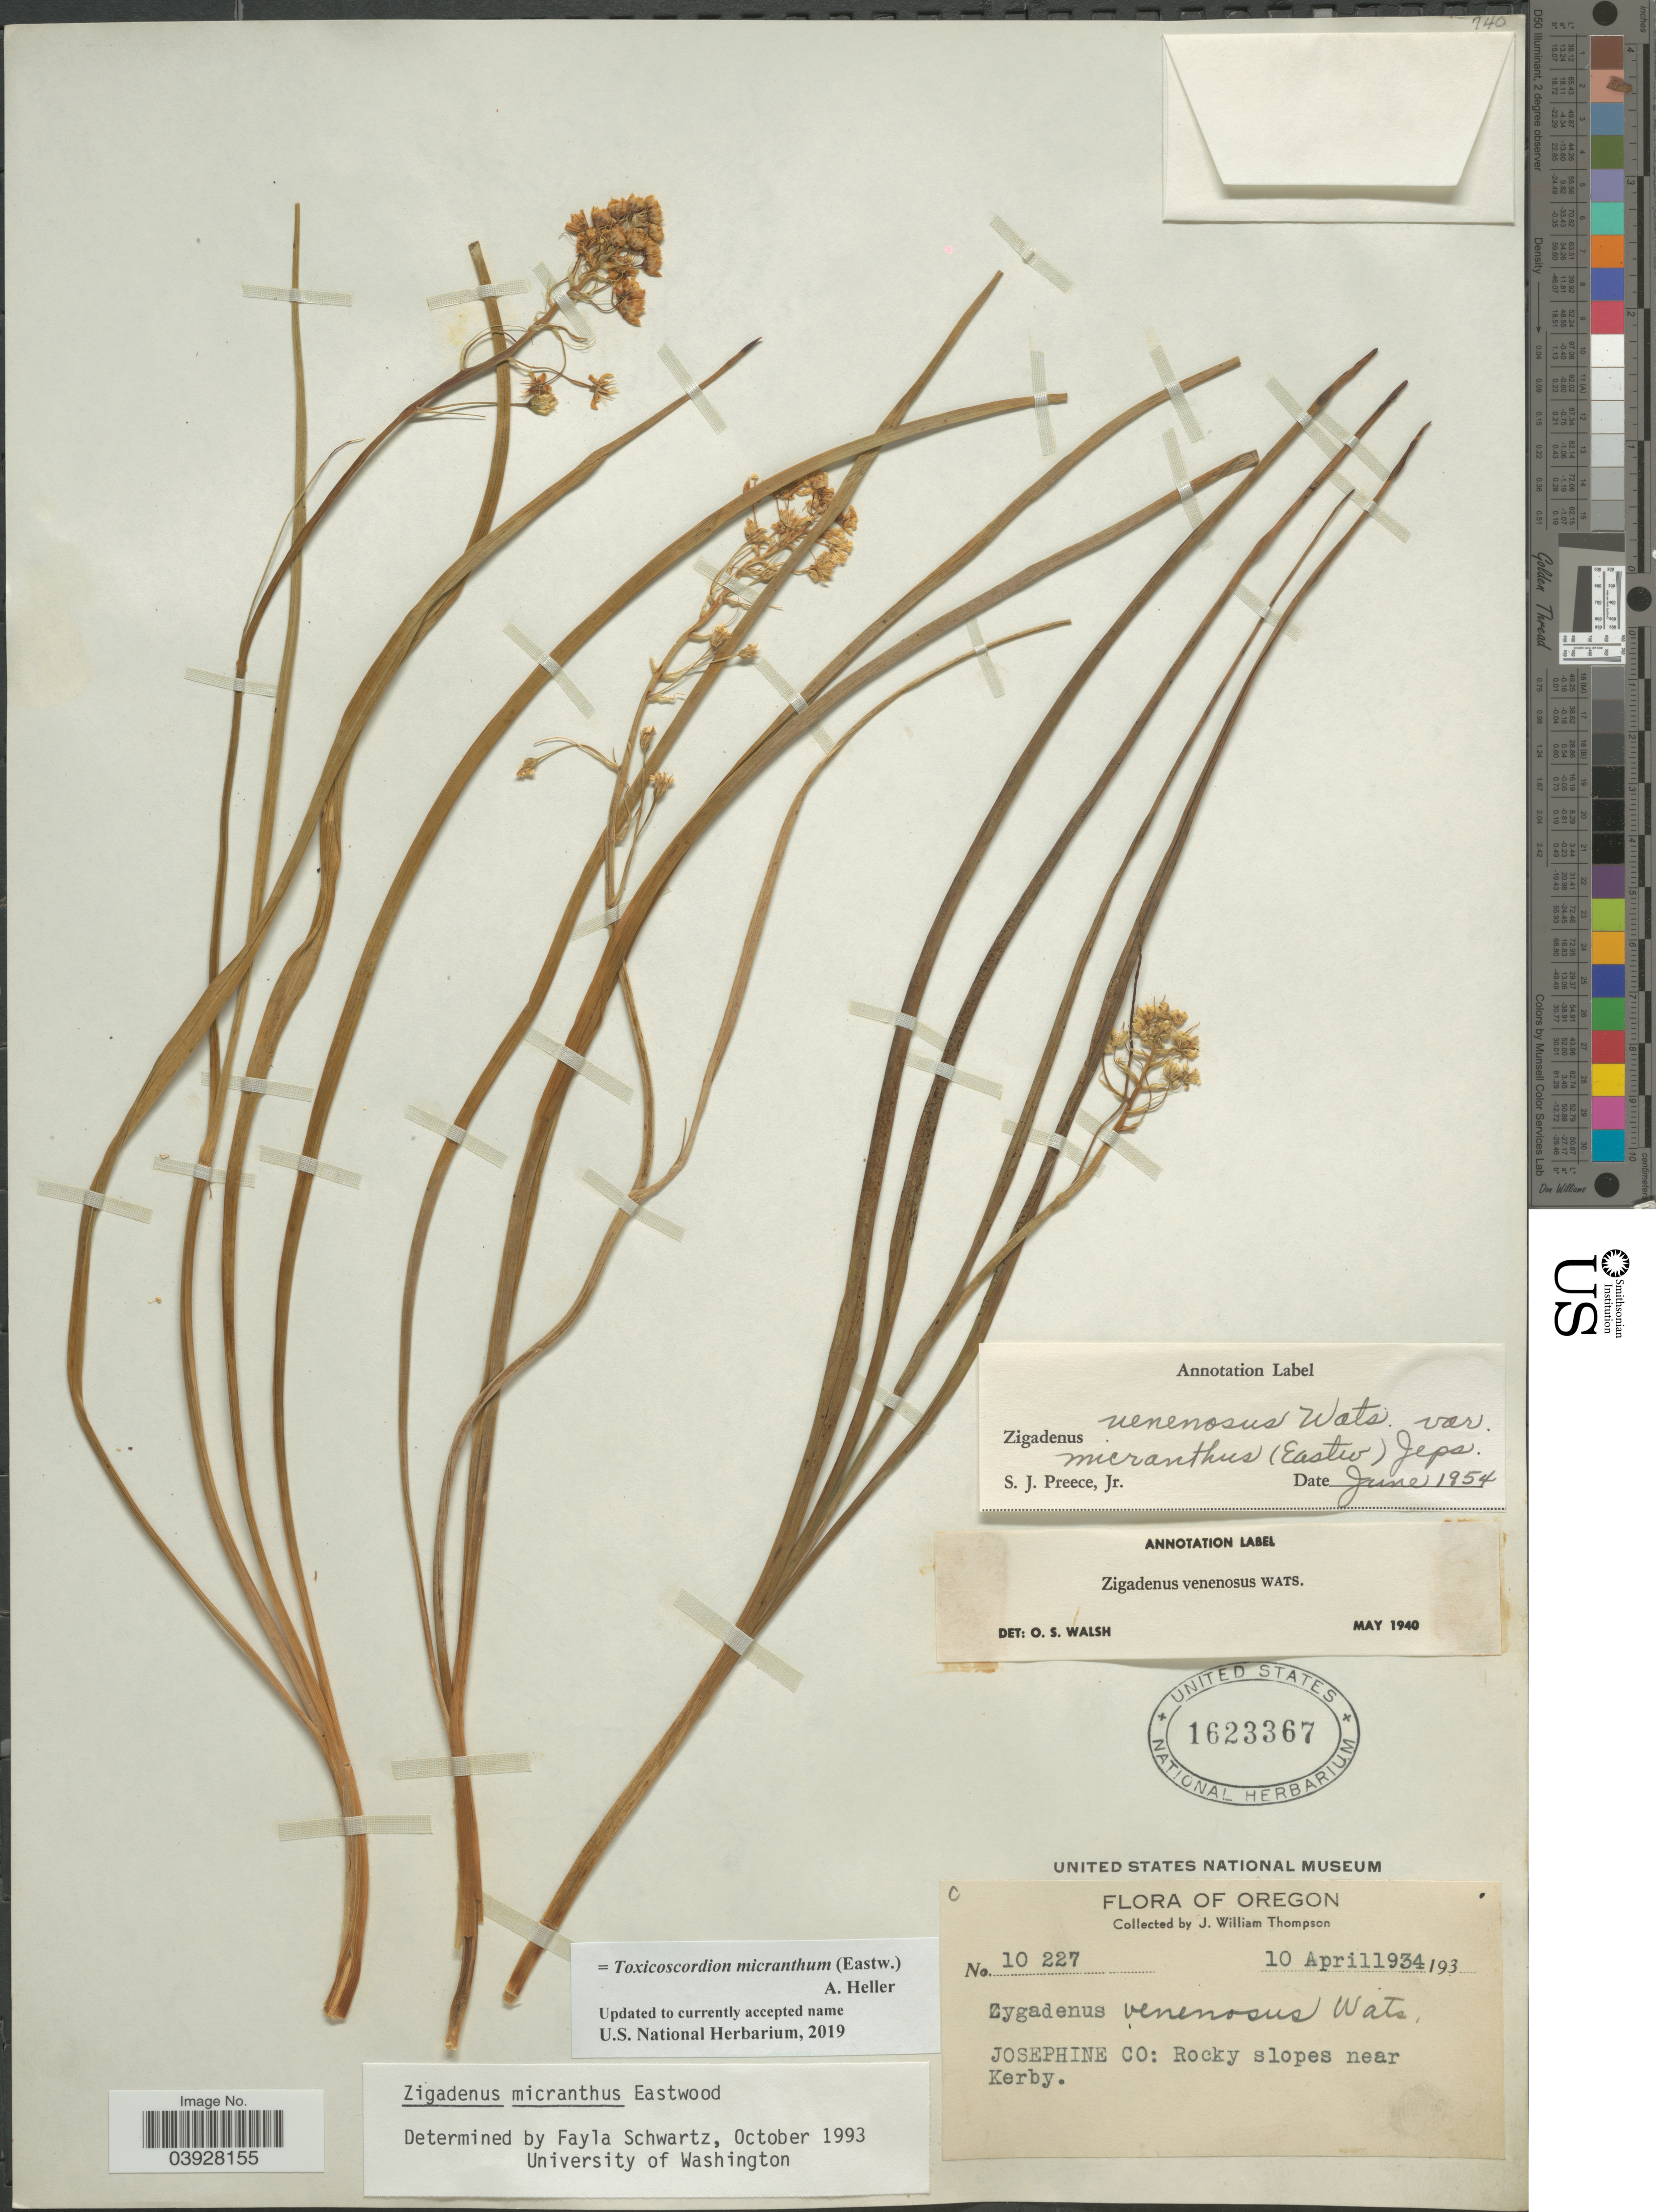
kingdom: Plantae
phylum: Tracheophyta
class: Liliopsida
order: Liliales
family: Melanthiaceae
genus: Toxicoscordion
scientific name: Toxicoscordion micranthum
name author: (Eastw.) A. Heller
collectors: J. W. Thompson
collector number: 10227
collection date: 1934-04-10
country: United States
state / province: Oregon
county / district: Josephine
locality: Josephine Co: near Kerby.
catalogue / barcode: US 1623367